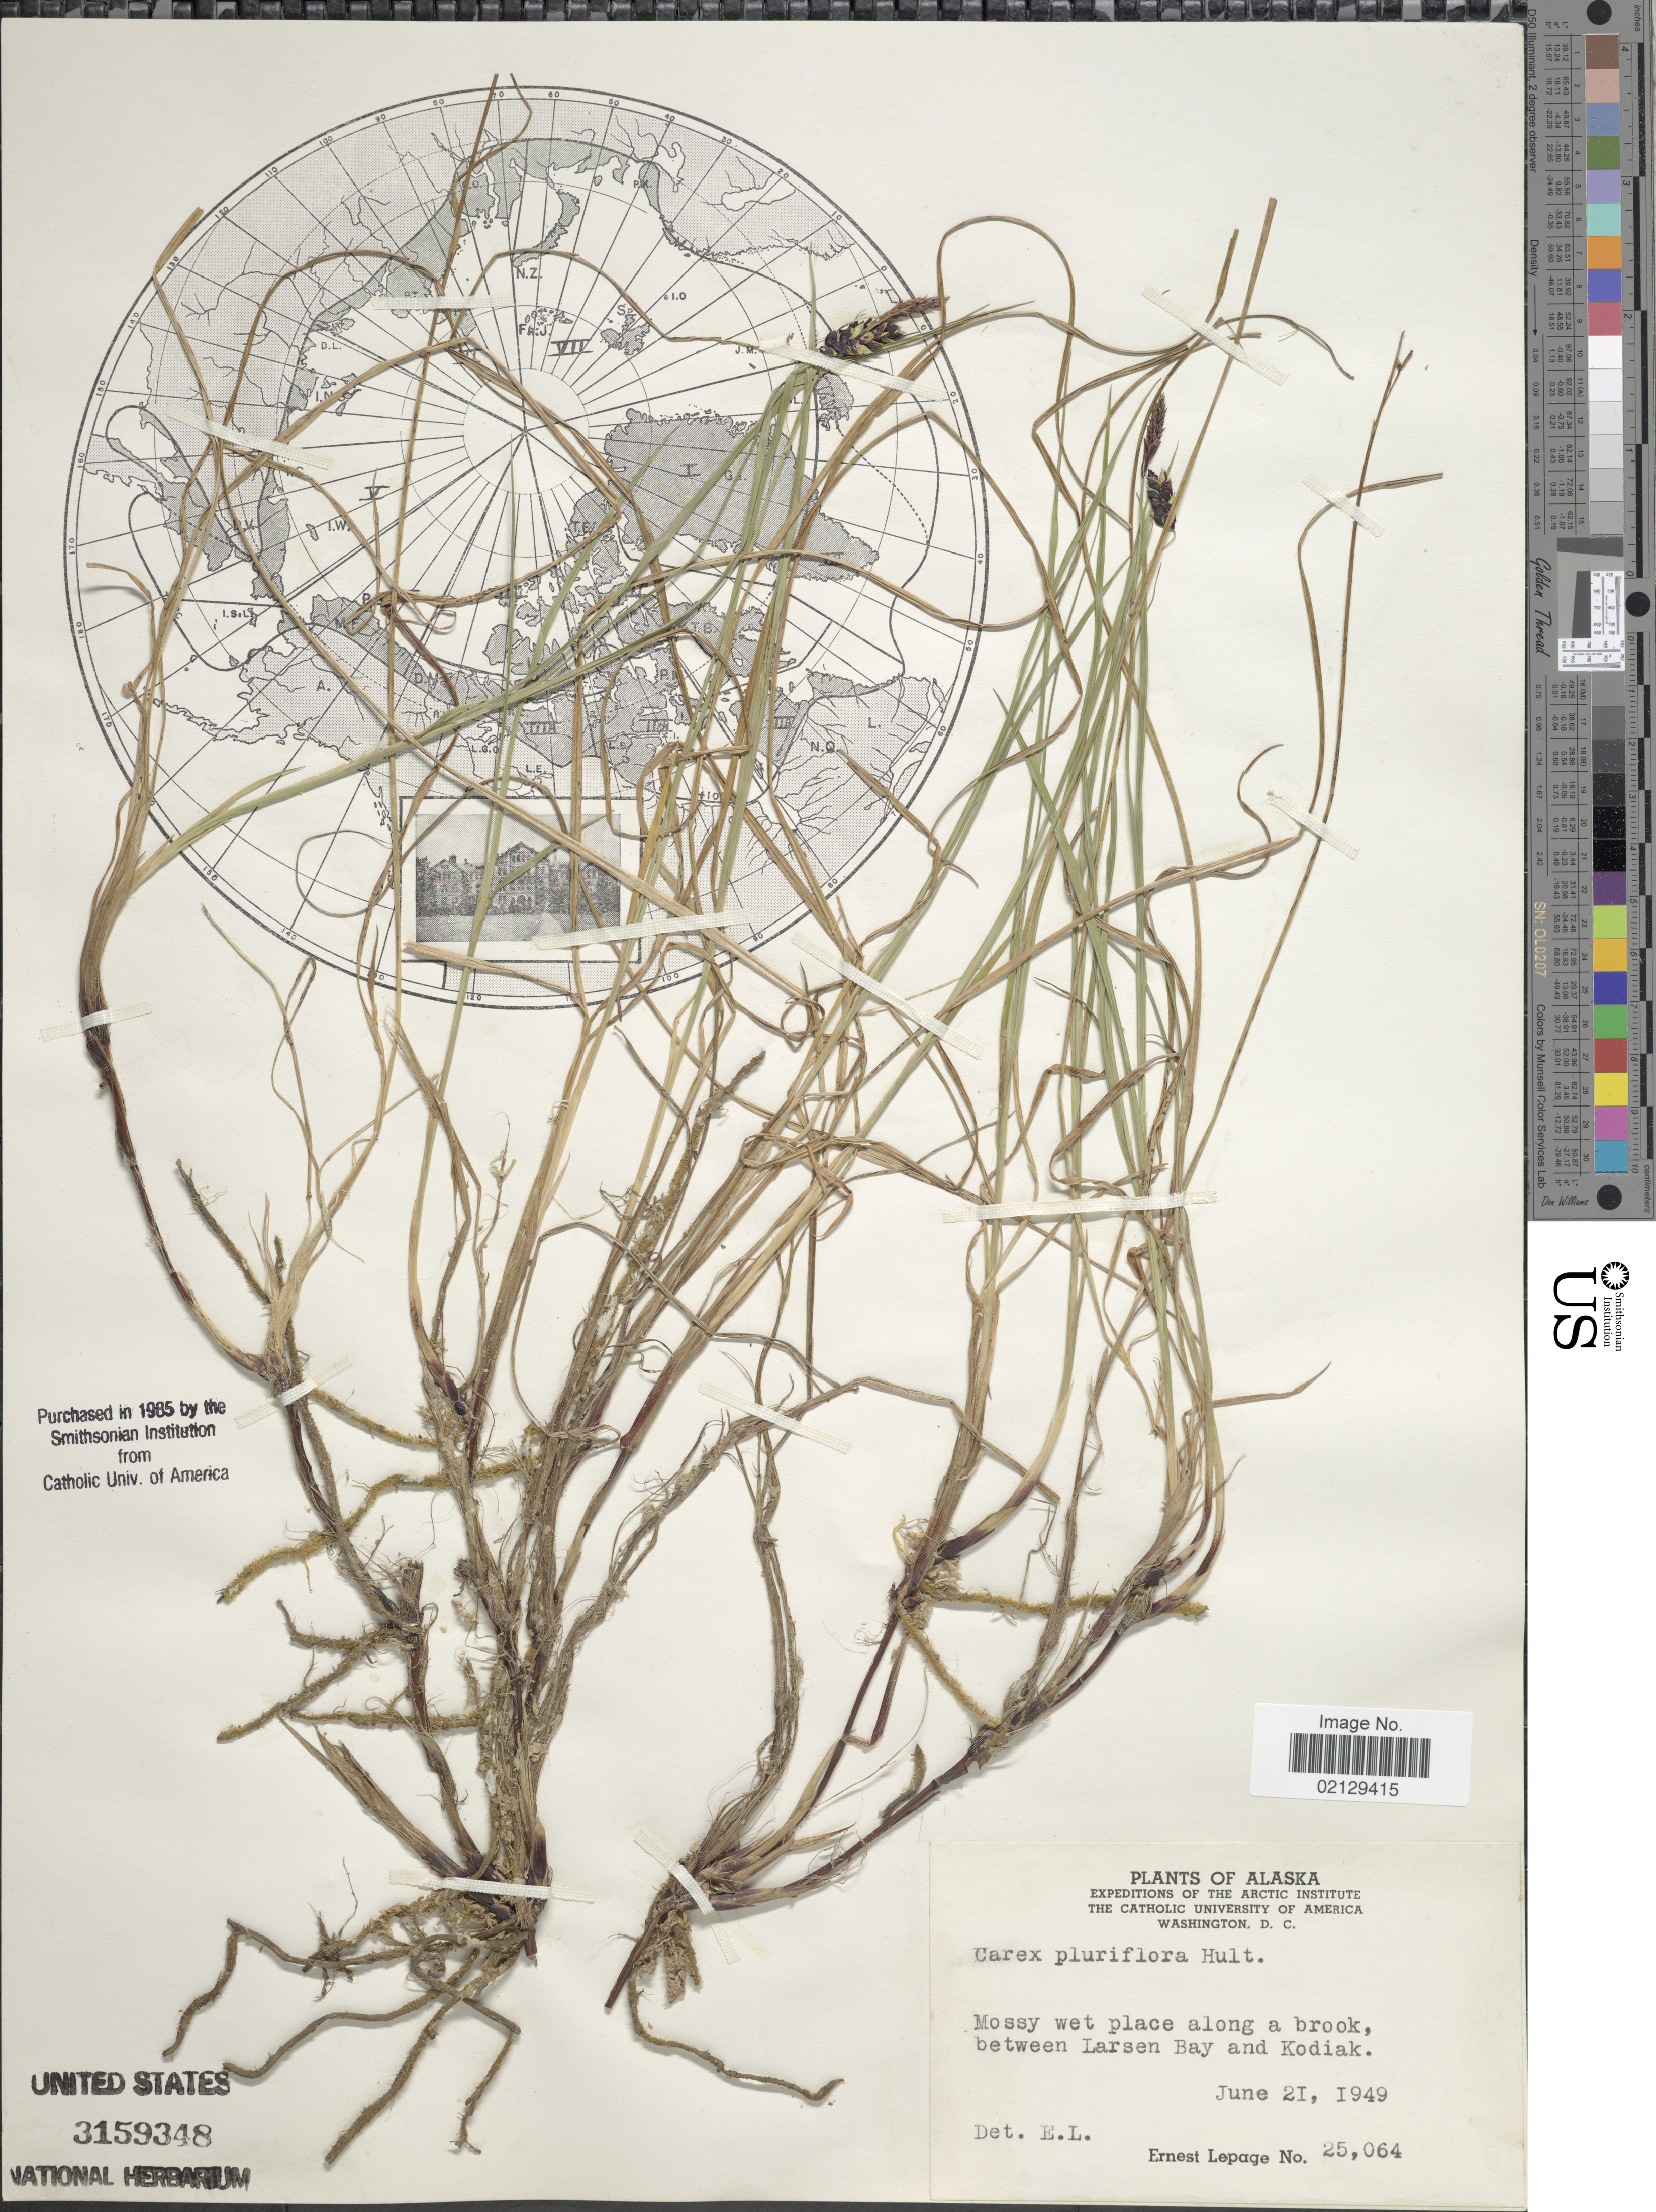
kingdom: Plantae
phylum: Tracheophyta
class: Liliopsida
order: Poales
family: Cyperaceae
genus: Carex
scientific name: Carex pluriflora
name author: Hultén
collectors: E. Lepage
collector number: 25064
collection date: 1949-06-21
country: United States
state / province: Alaska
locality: Mossy wet place along a brook, between Larsen Bay and Kodiak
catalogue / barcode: US 3159348